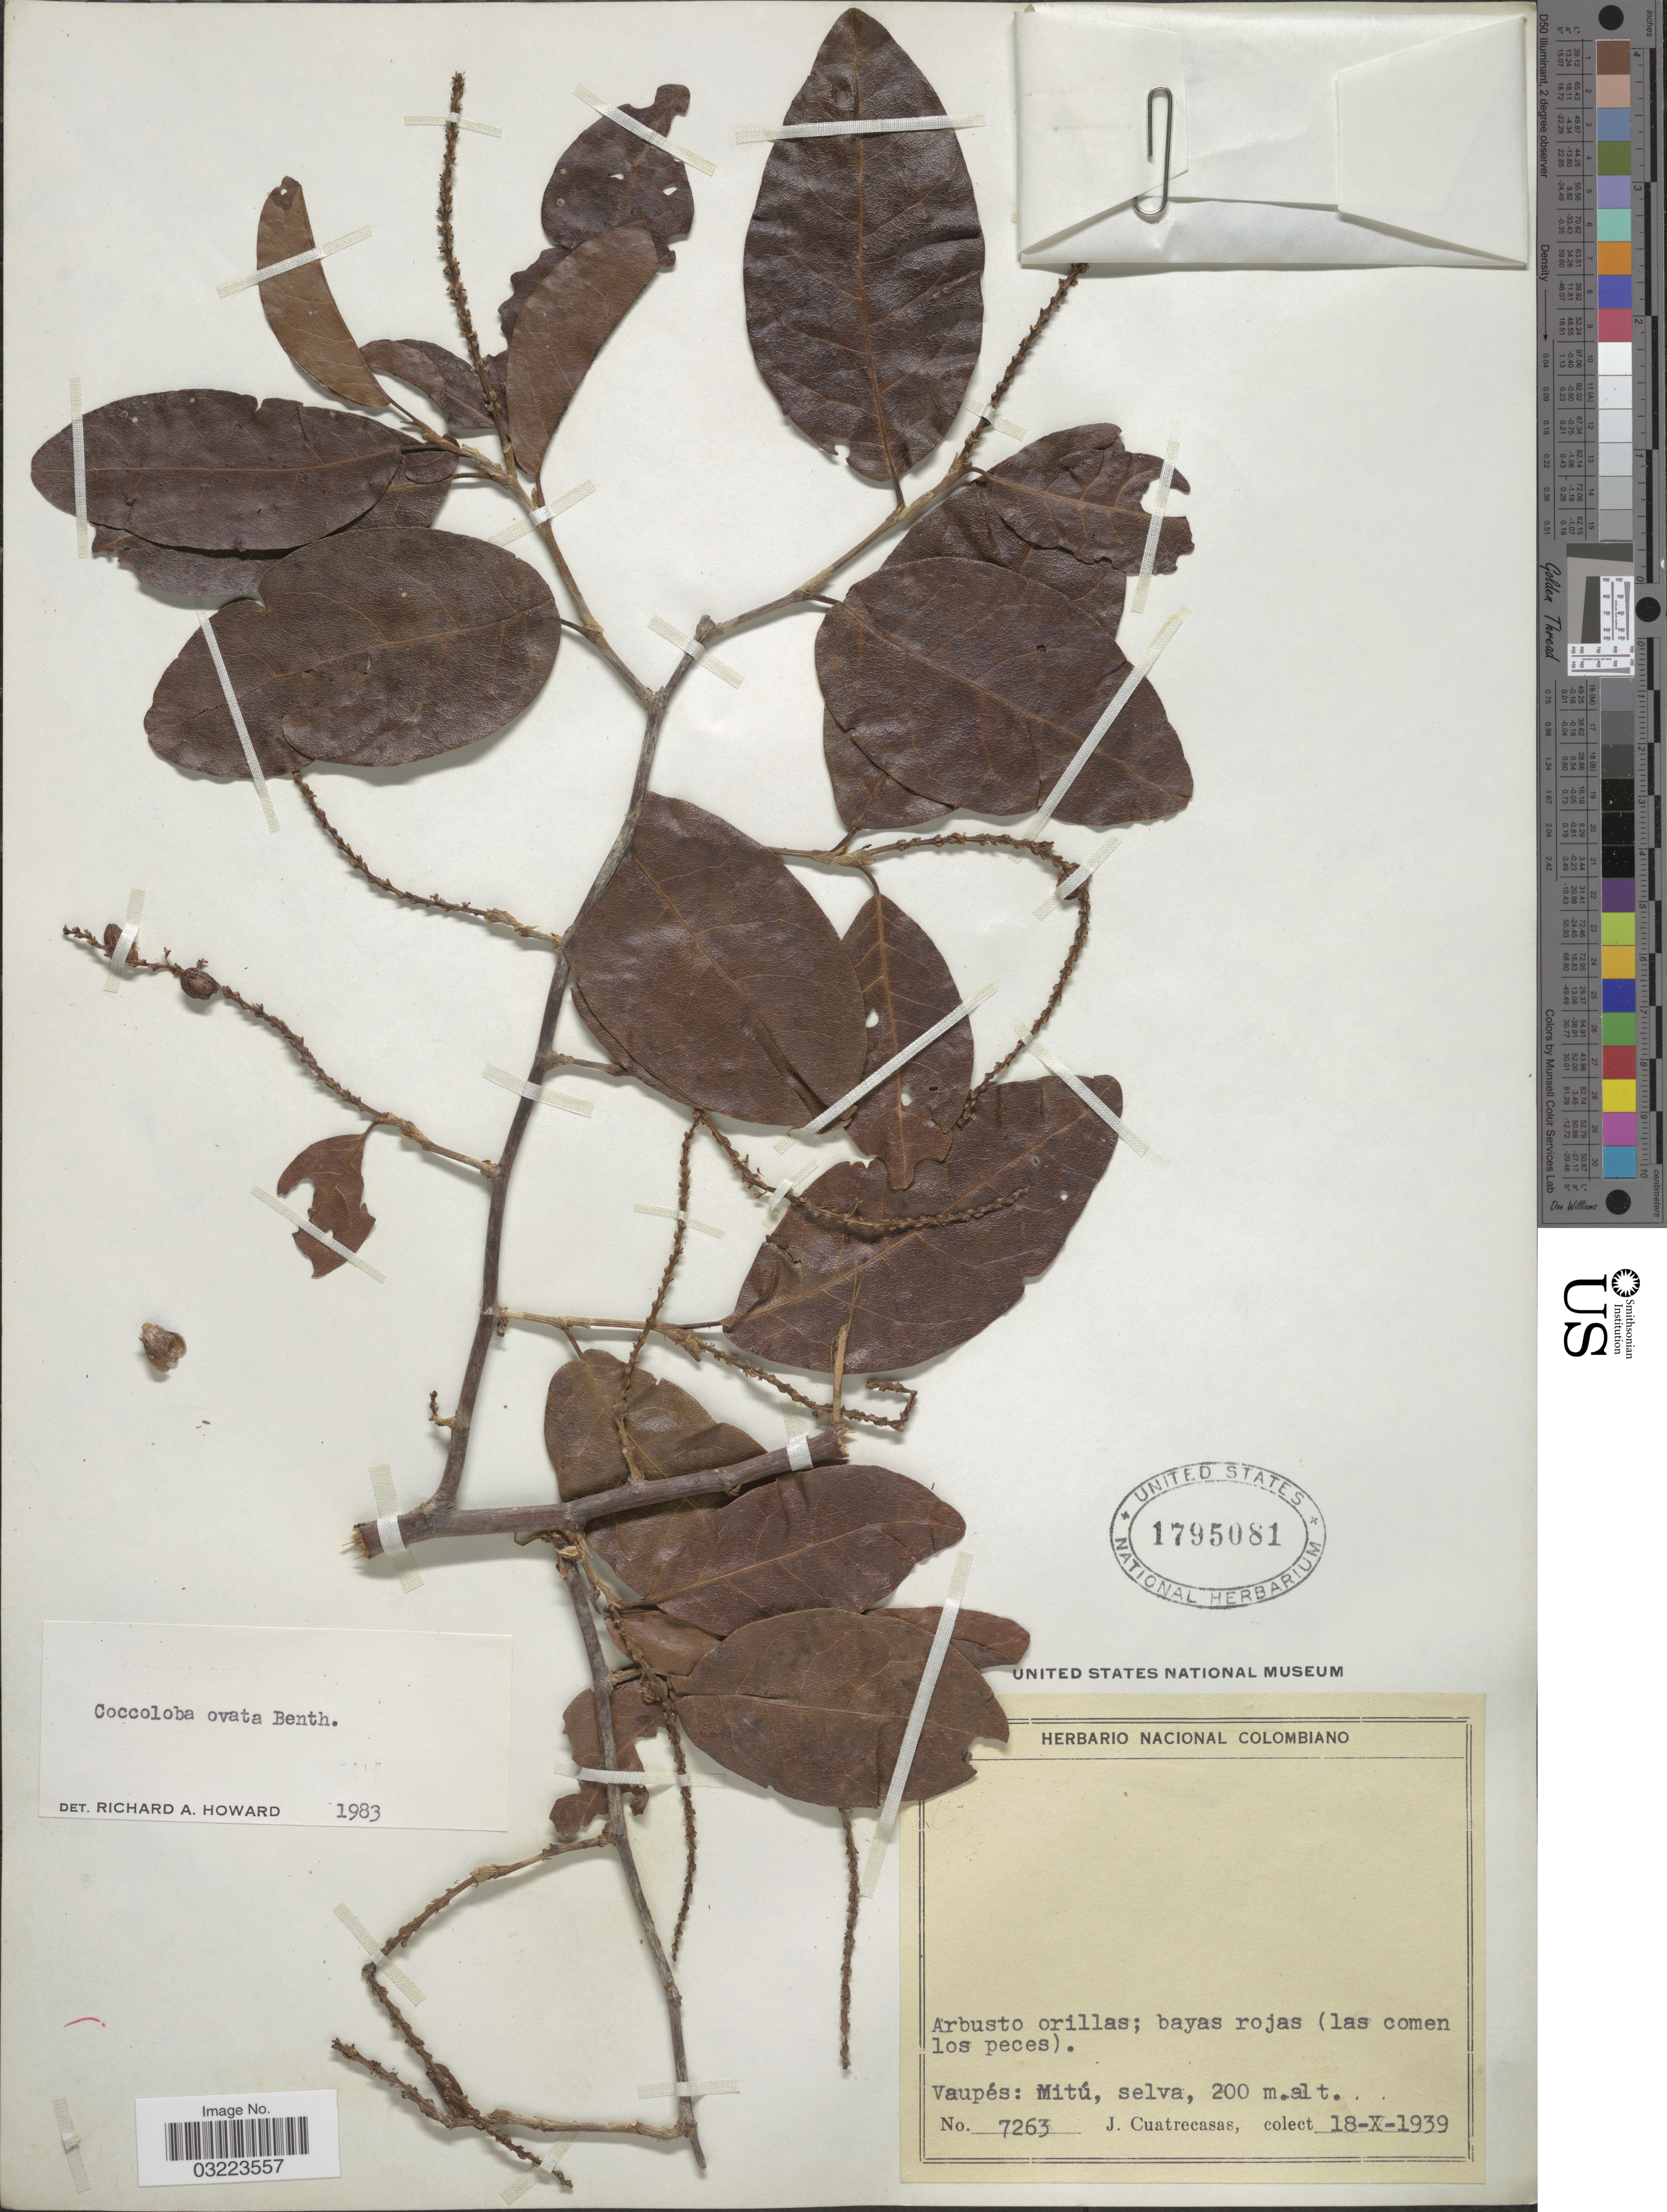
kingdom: Plantae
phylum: Tracheophyta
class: Magnoliopsida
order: Caryophyllales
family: Polygonaceae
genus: Coccoloba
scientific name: Coccoloba ovata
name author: Benth.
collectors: J. Cuatrecasas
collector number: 7263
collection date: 1939-10-18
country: Colombia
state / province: Vaupés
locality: Mitú.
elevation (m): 200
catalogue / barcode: US 1795081